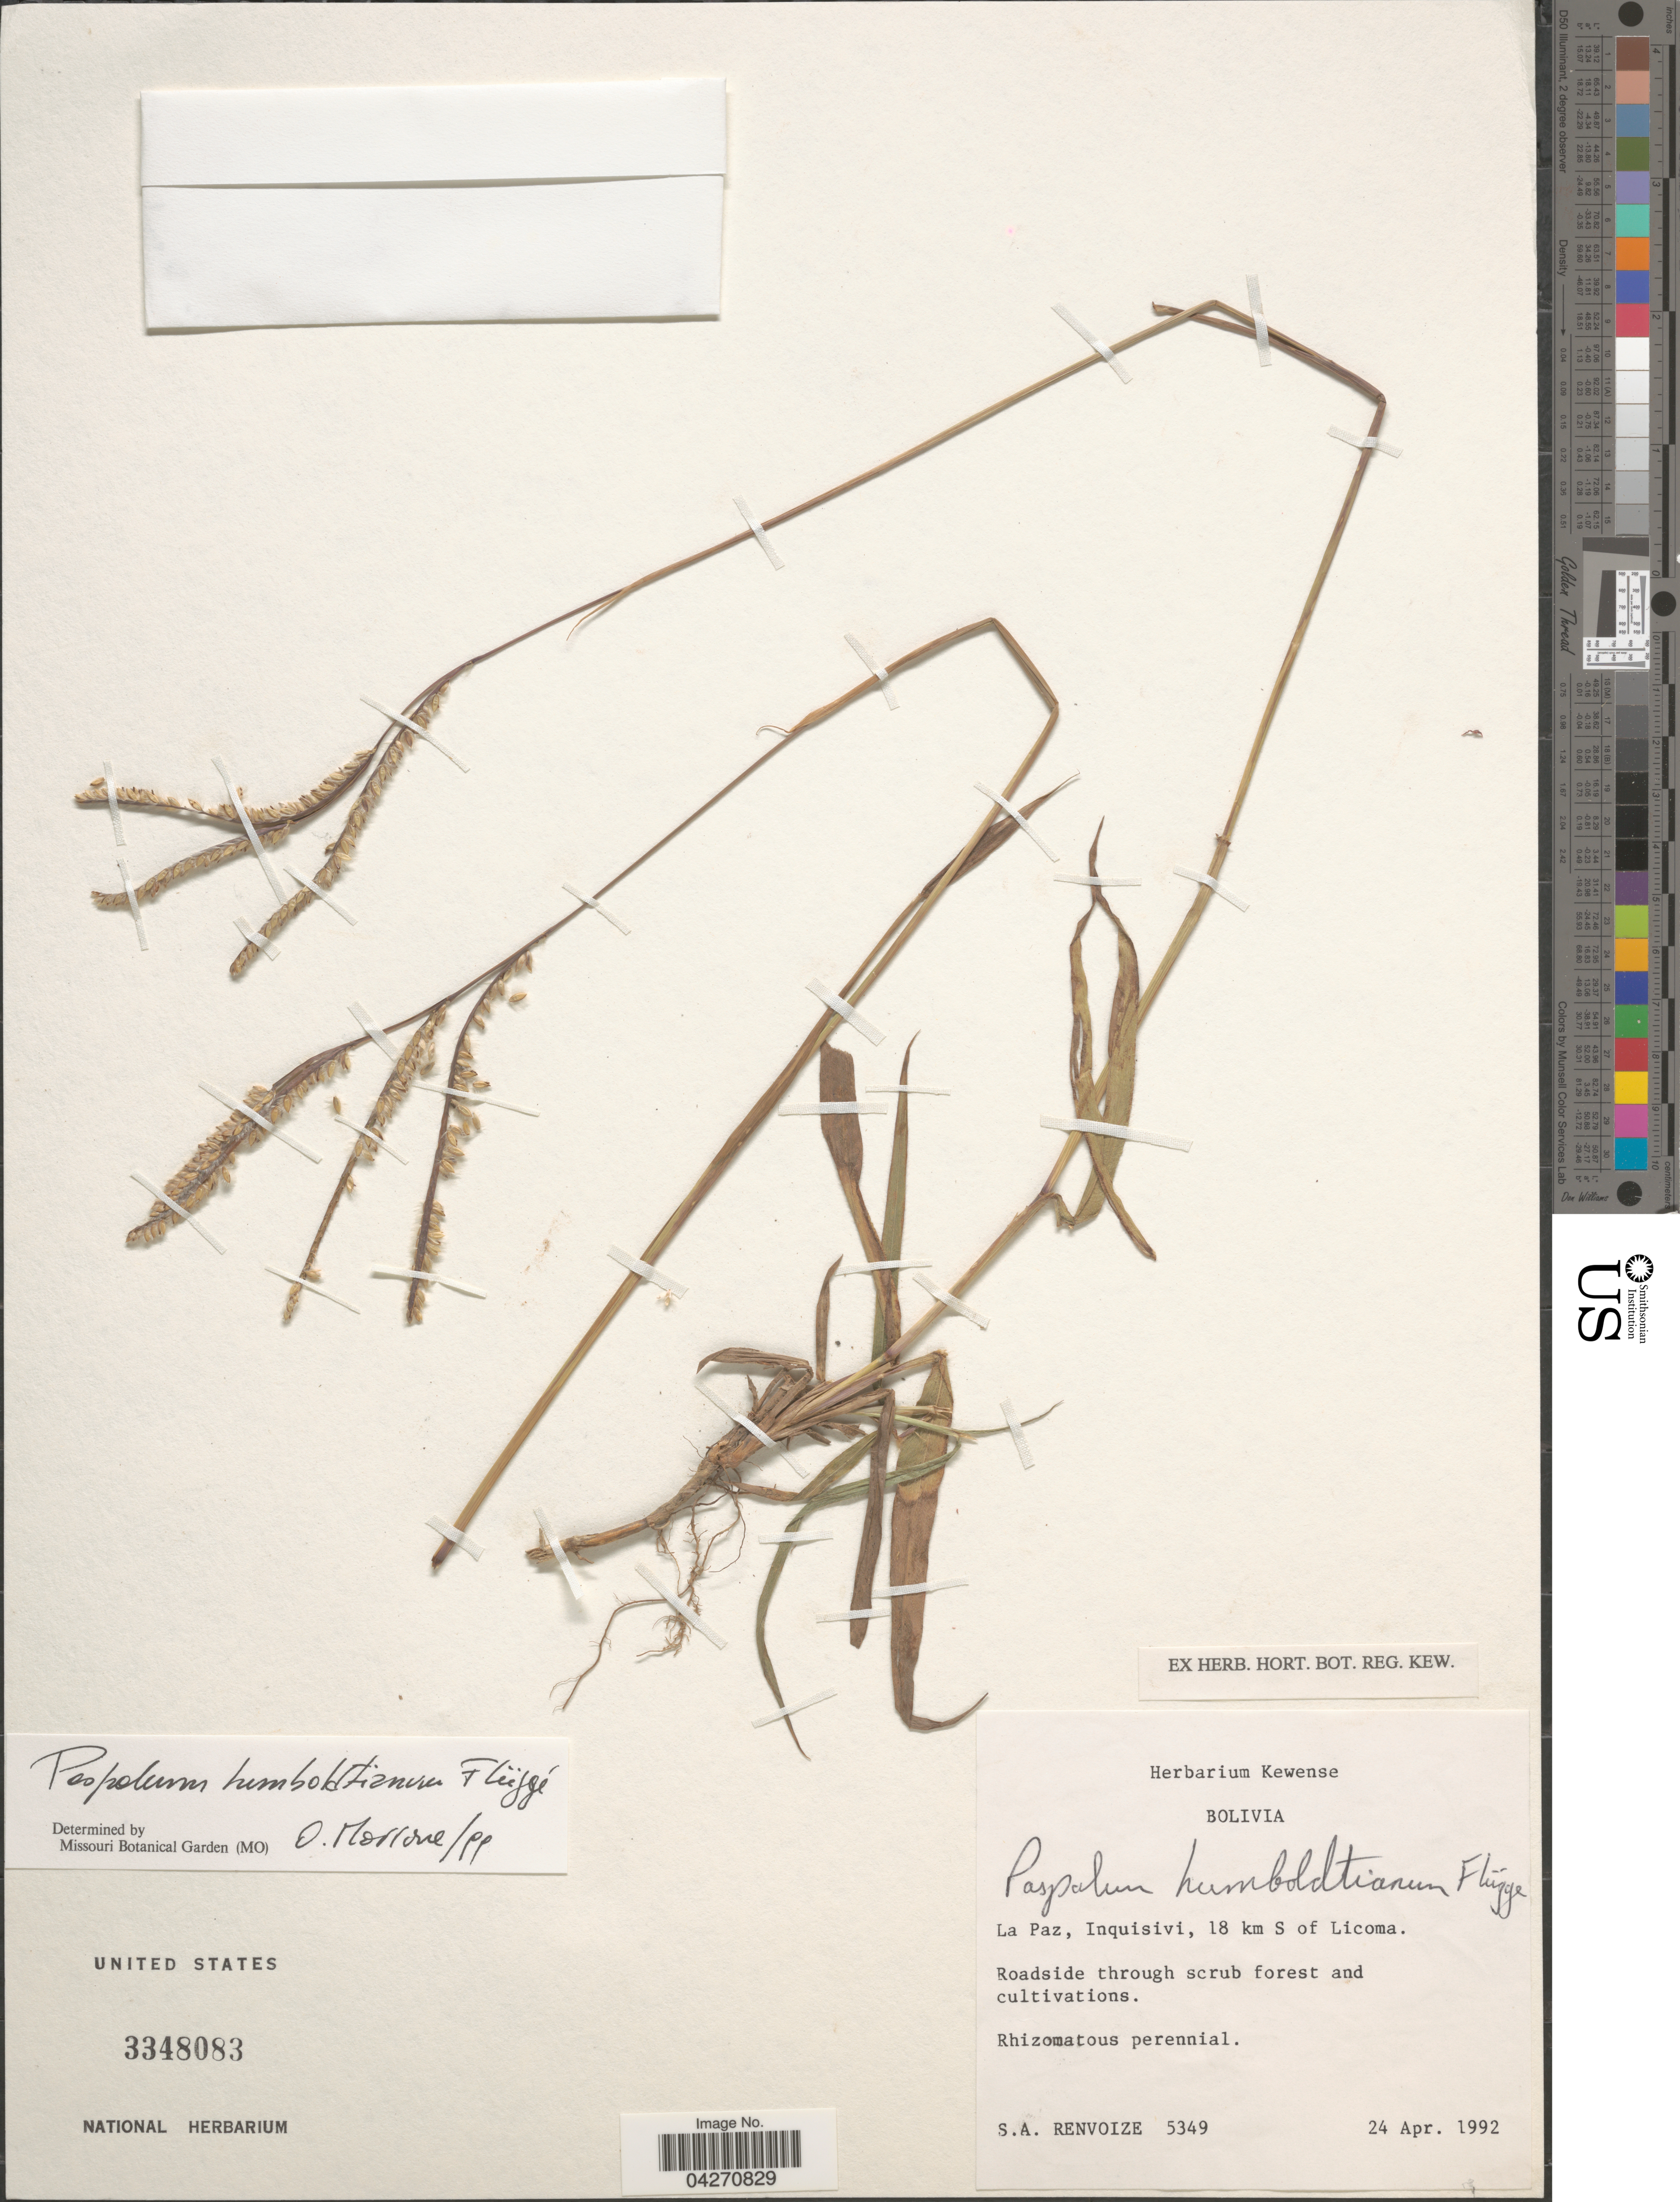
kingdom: Plantae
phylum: Tracheophyta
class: Liliopsida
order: Poales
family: Poaceae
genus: Paspalum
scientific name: Paspalum humboldtianum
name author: Flüggé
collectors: S. A. Renvoize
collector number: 5349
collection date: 1992-04-24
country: Bolivia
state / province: La Paz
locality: Inquisivi, 18 km S of Licoma.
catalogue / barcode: US 3348083